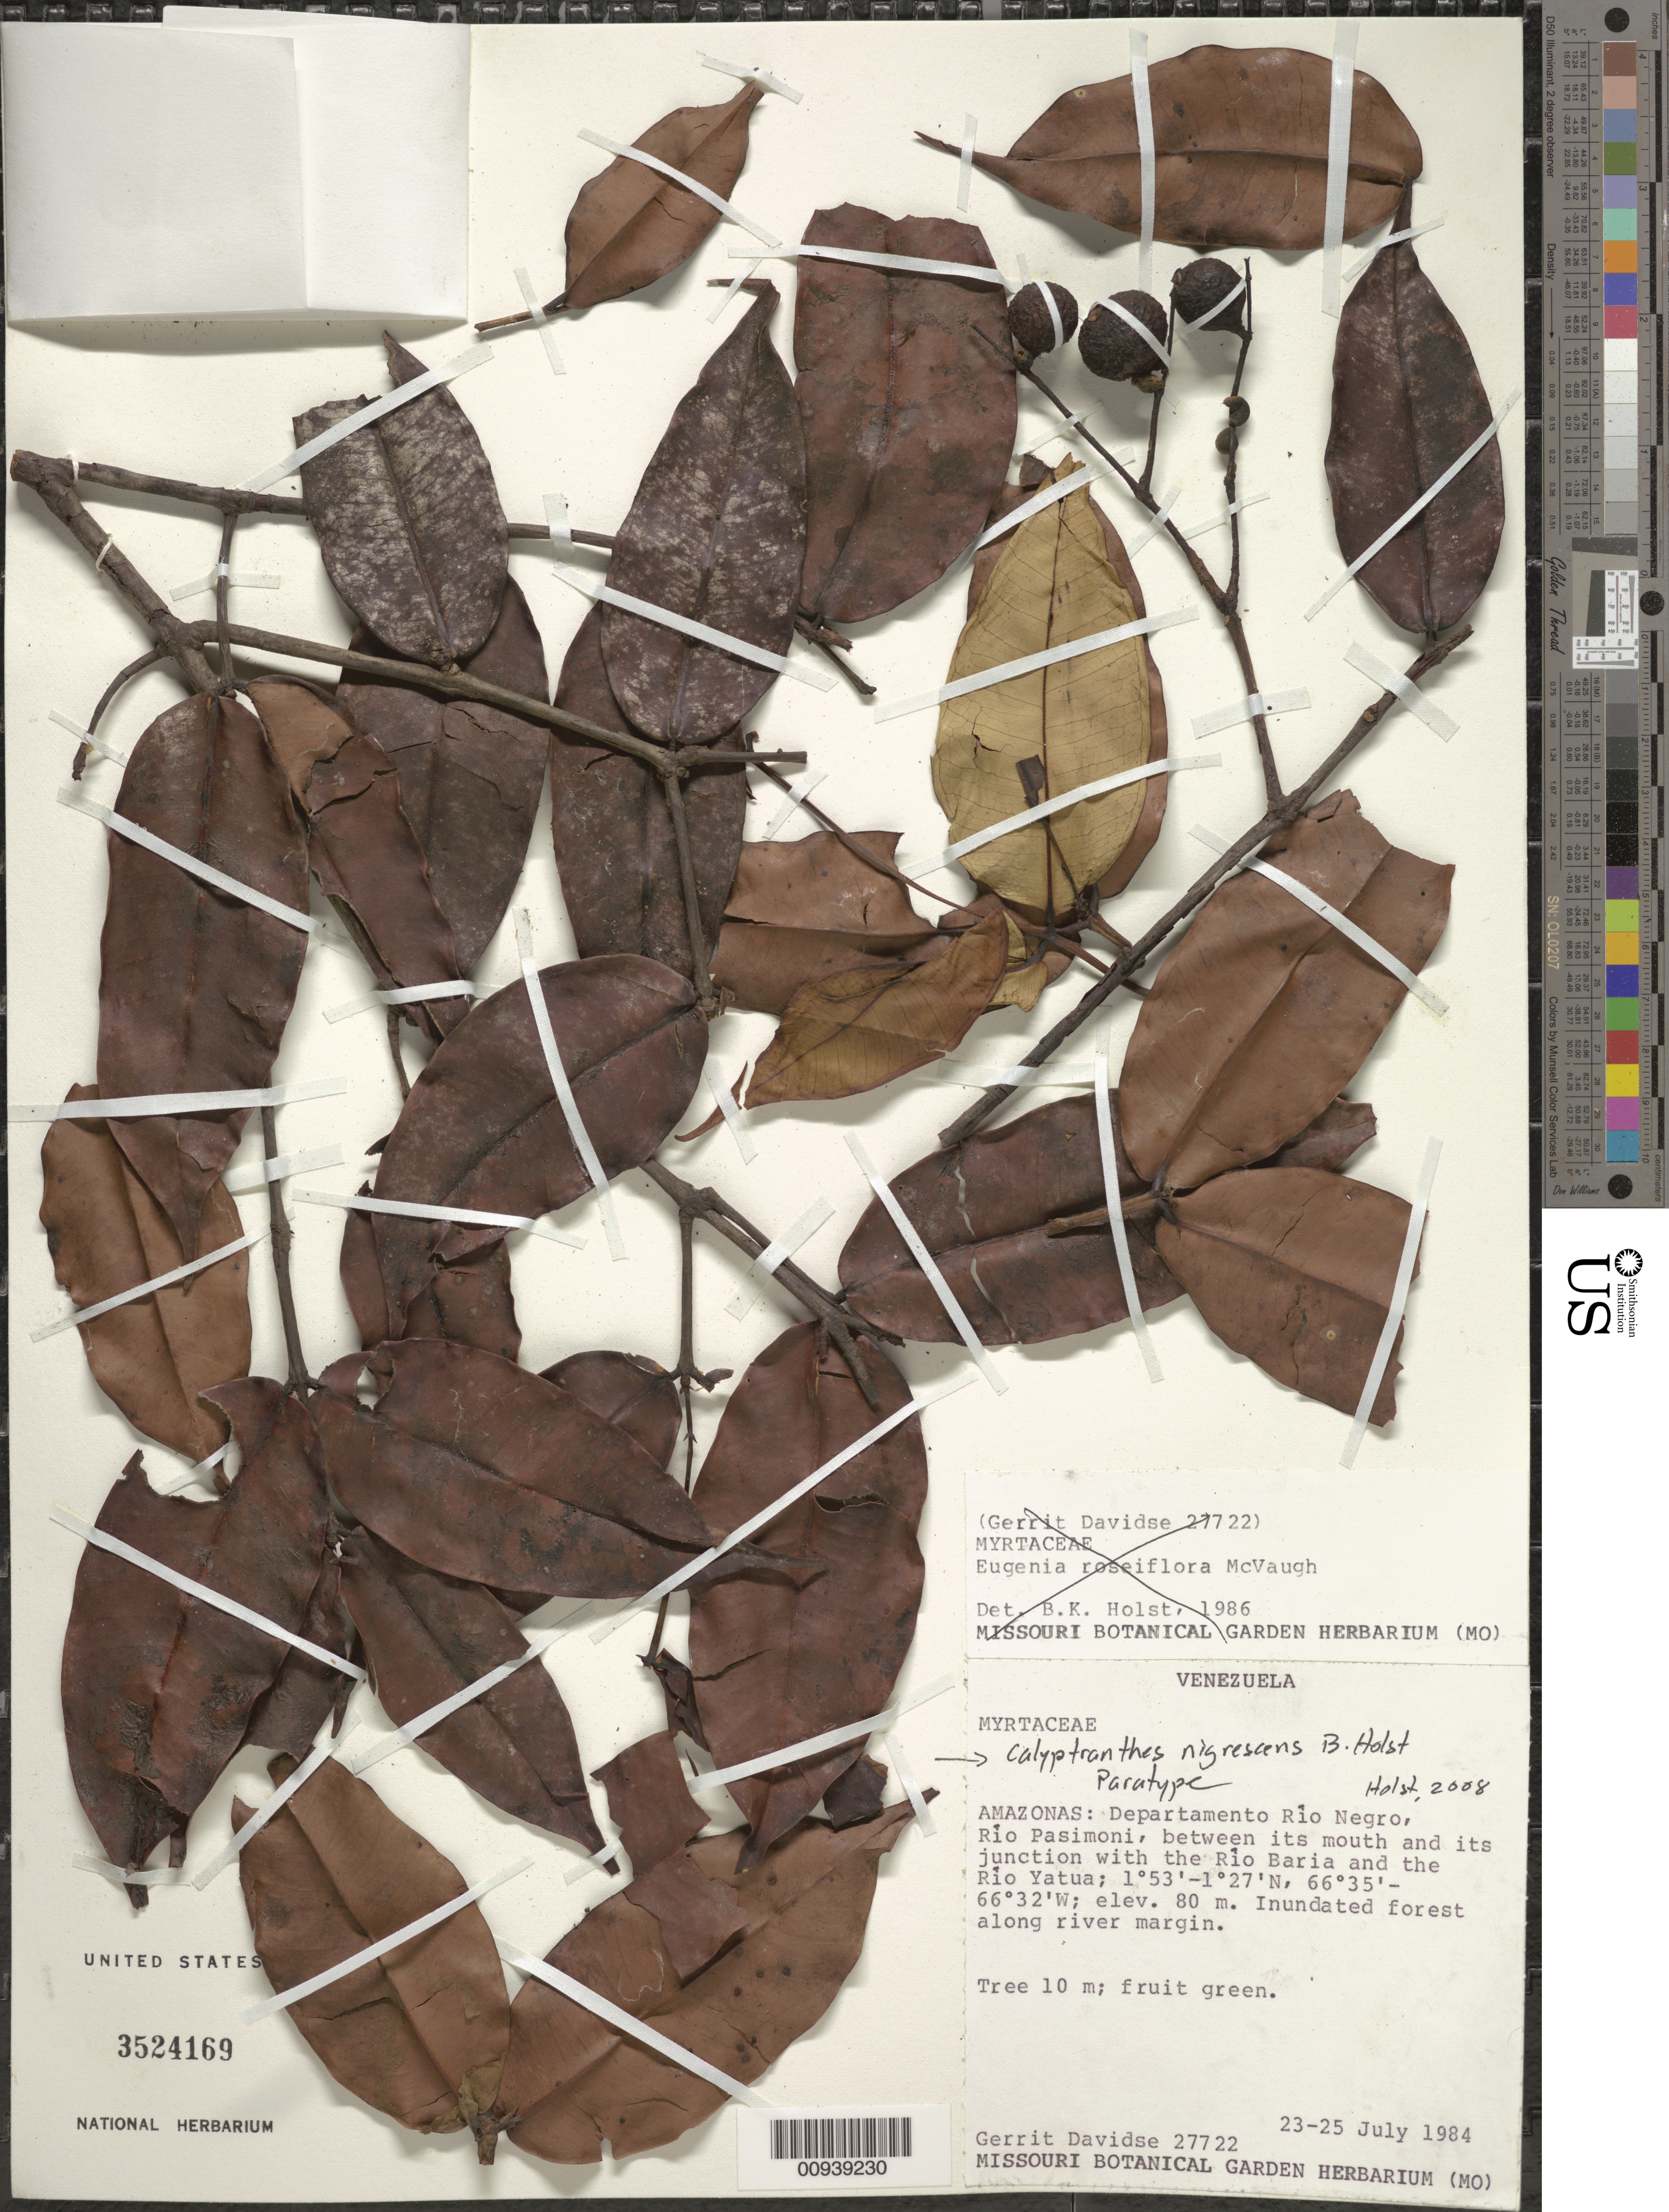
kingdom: Plantae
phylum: Tracheophyta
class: Magnoliopsida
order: Myrtales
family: Myrtaceae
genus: Myrcia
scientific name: Myrcia celaenensis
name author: E. Lucas & K. Samra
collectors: G. Davidse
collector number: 27722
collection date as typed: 23-Jul-84 to 25-Jul-84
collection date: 1984-07-23/1984-07-25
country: Venezuela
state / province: Amazonas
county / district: Río Negro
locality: Río Pasimoni, between mouth and junction with Río Baria and Río Yatua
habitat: Inundated forest along river margin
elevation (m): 80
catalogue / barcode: US 3524169